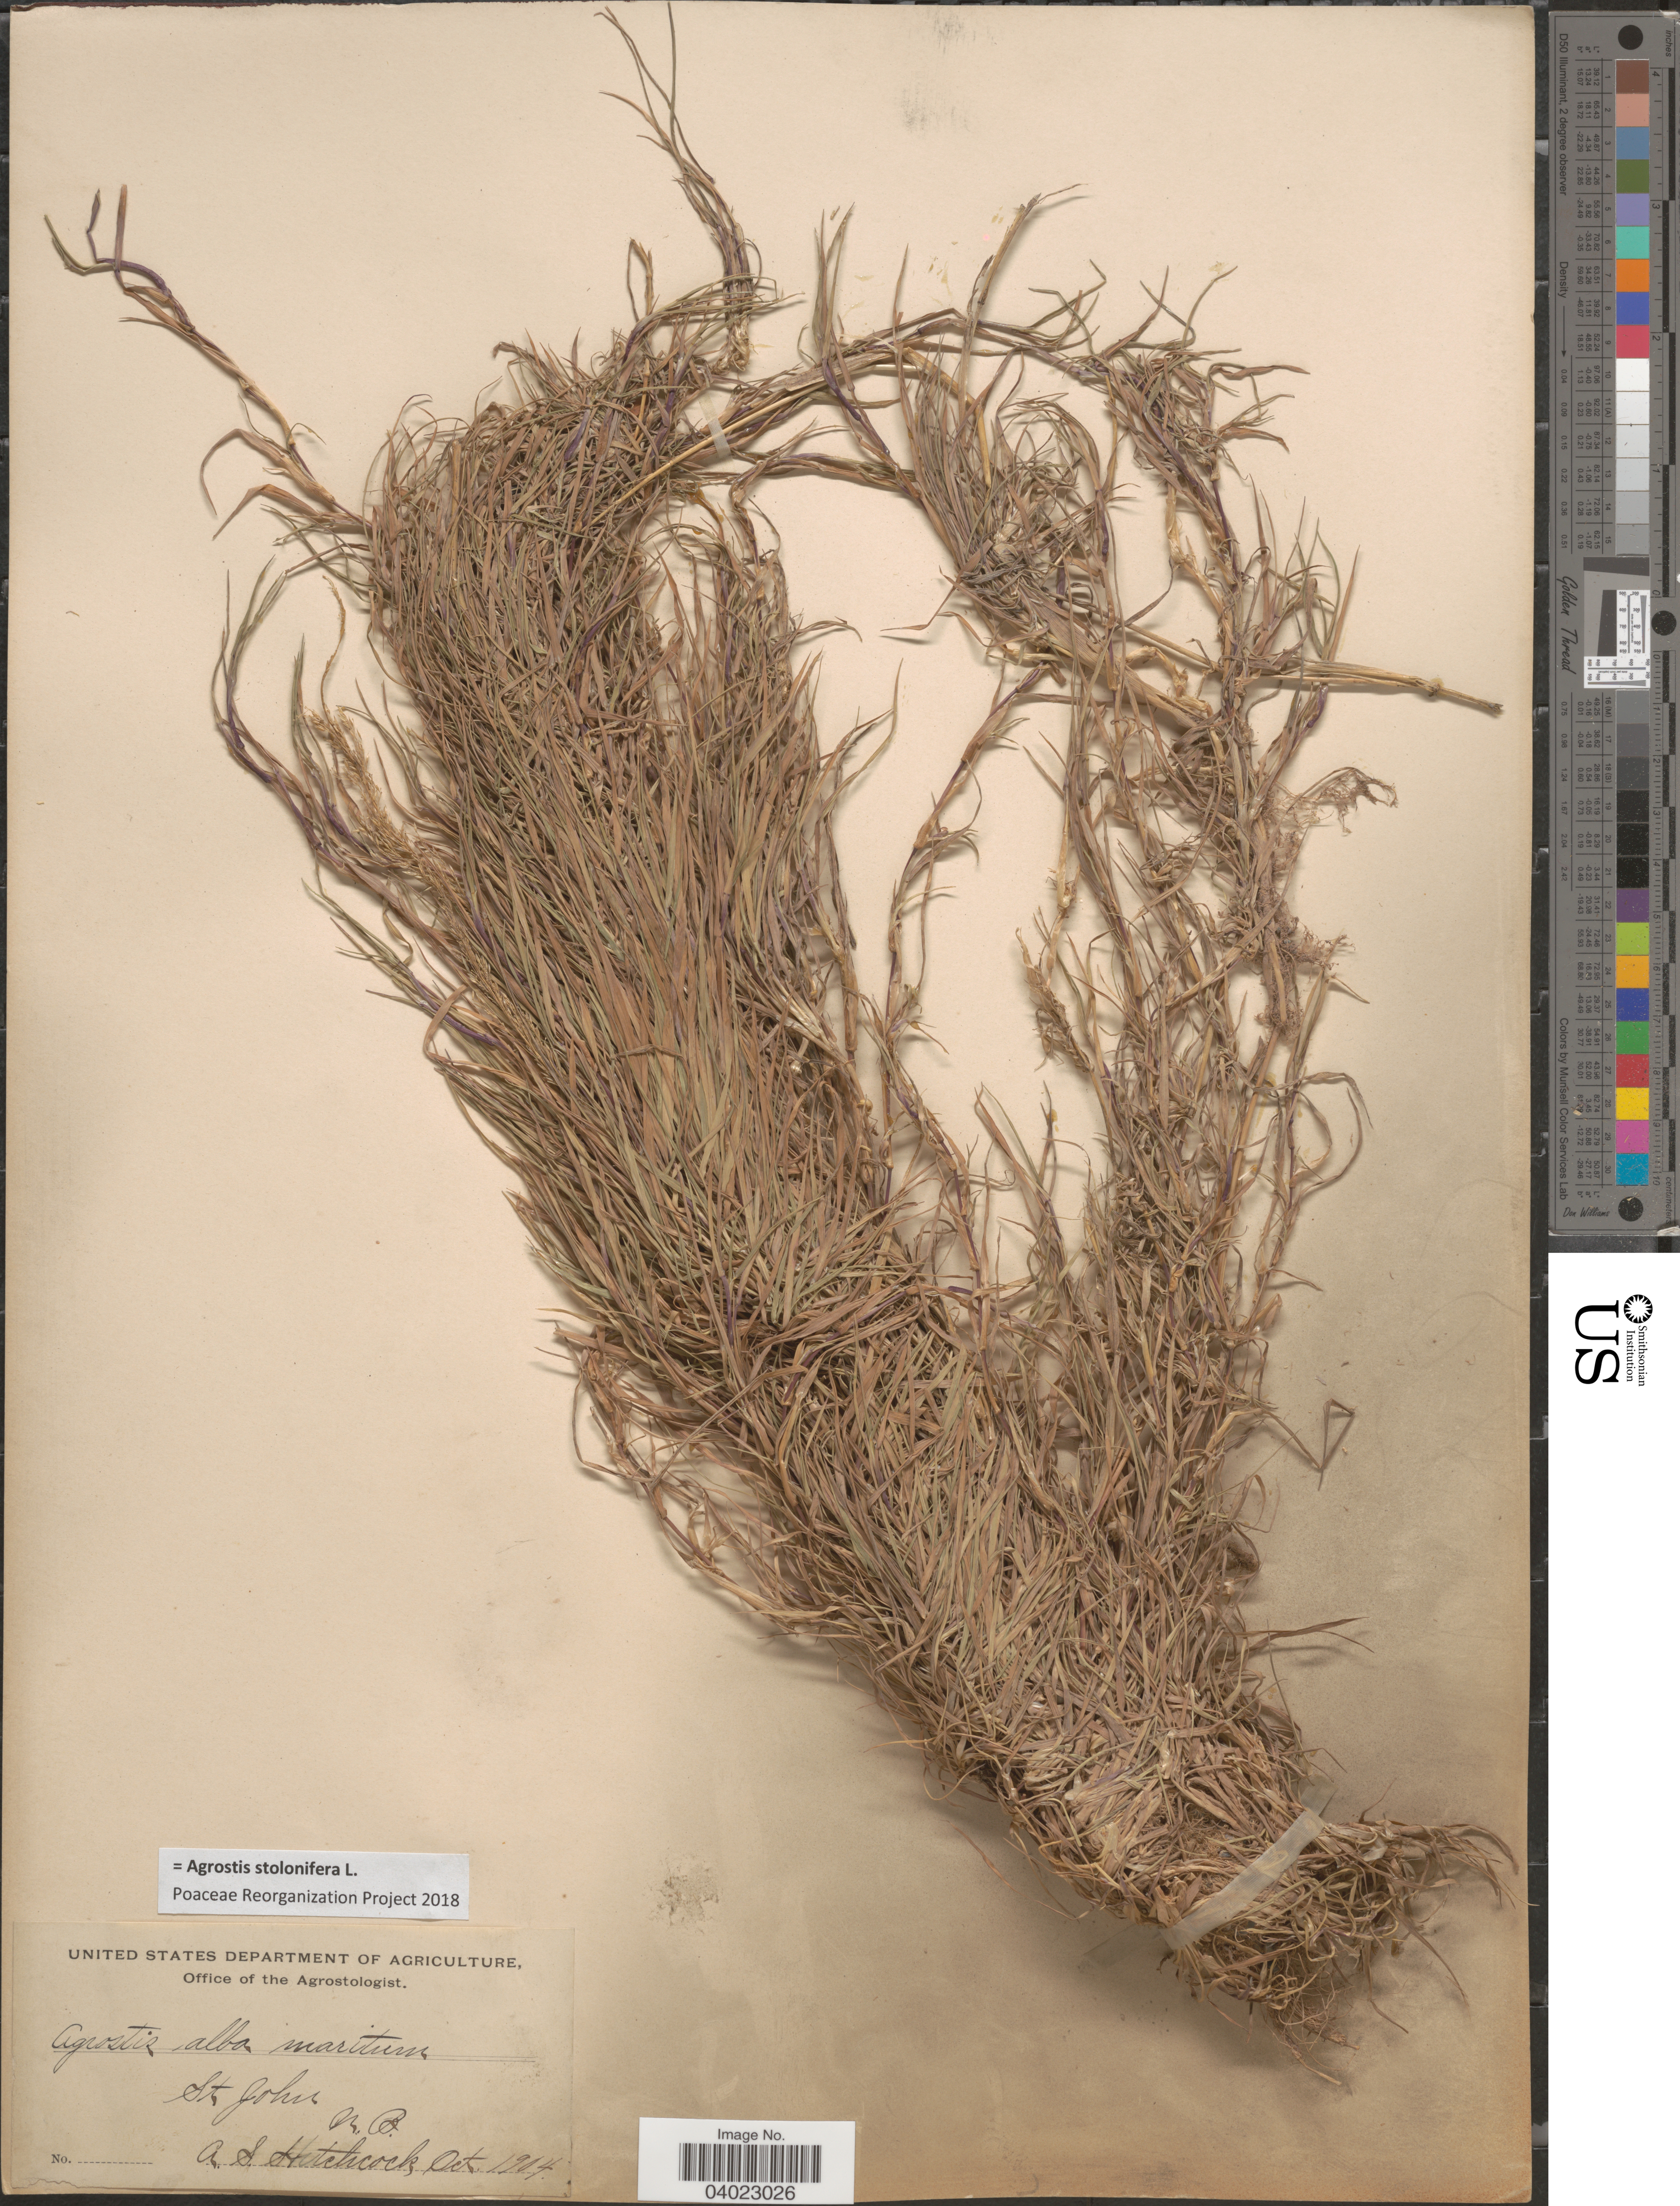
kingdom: Plantae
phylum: Tracheophyta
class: Liliopsida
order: Poales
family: Poaceae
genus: Agrostis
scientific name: Agrostis stolonifera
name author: L.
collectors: A. S. Hitchcock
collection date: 1904-10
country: Canada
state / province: New Brunswick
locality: St John.